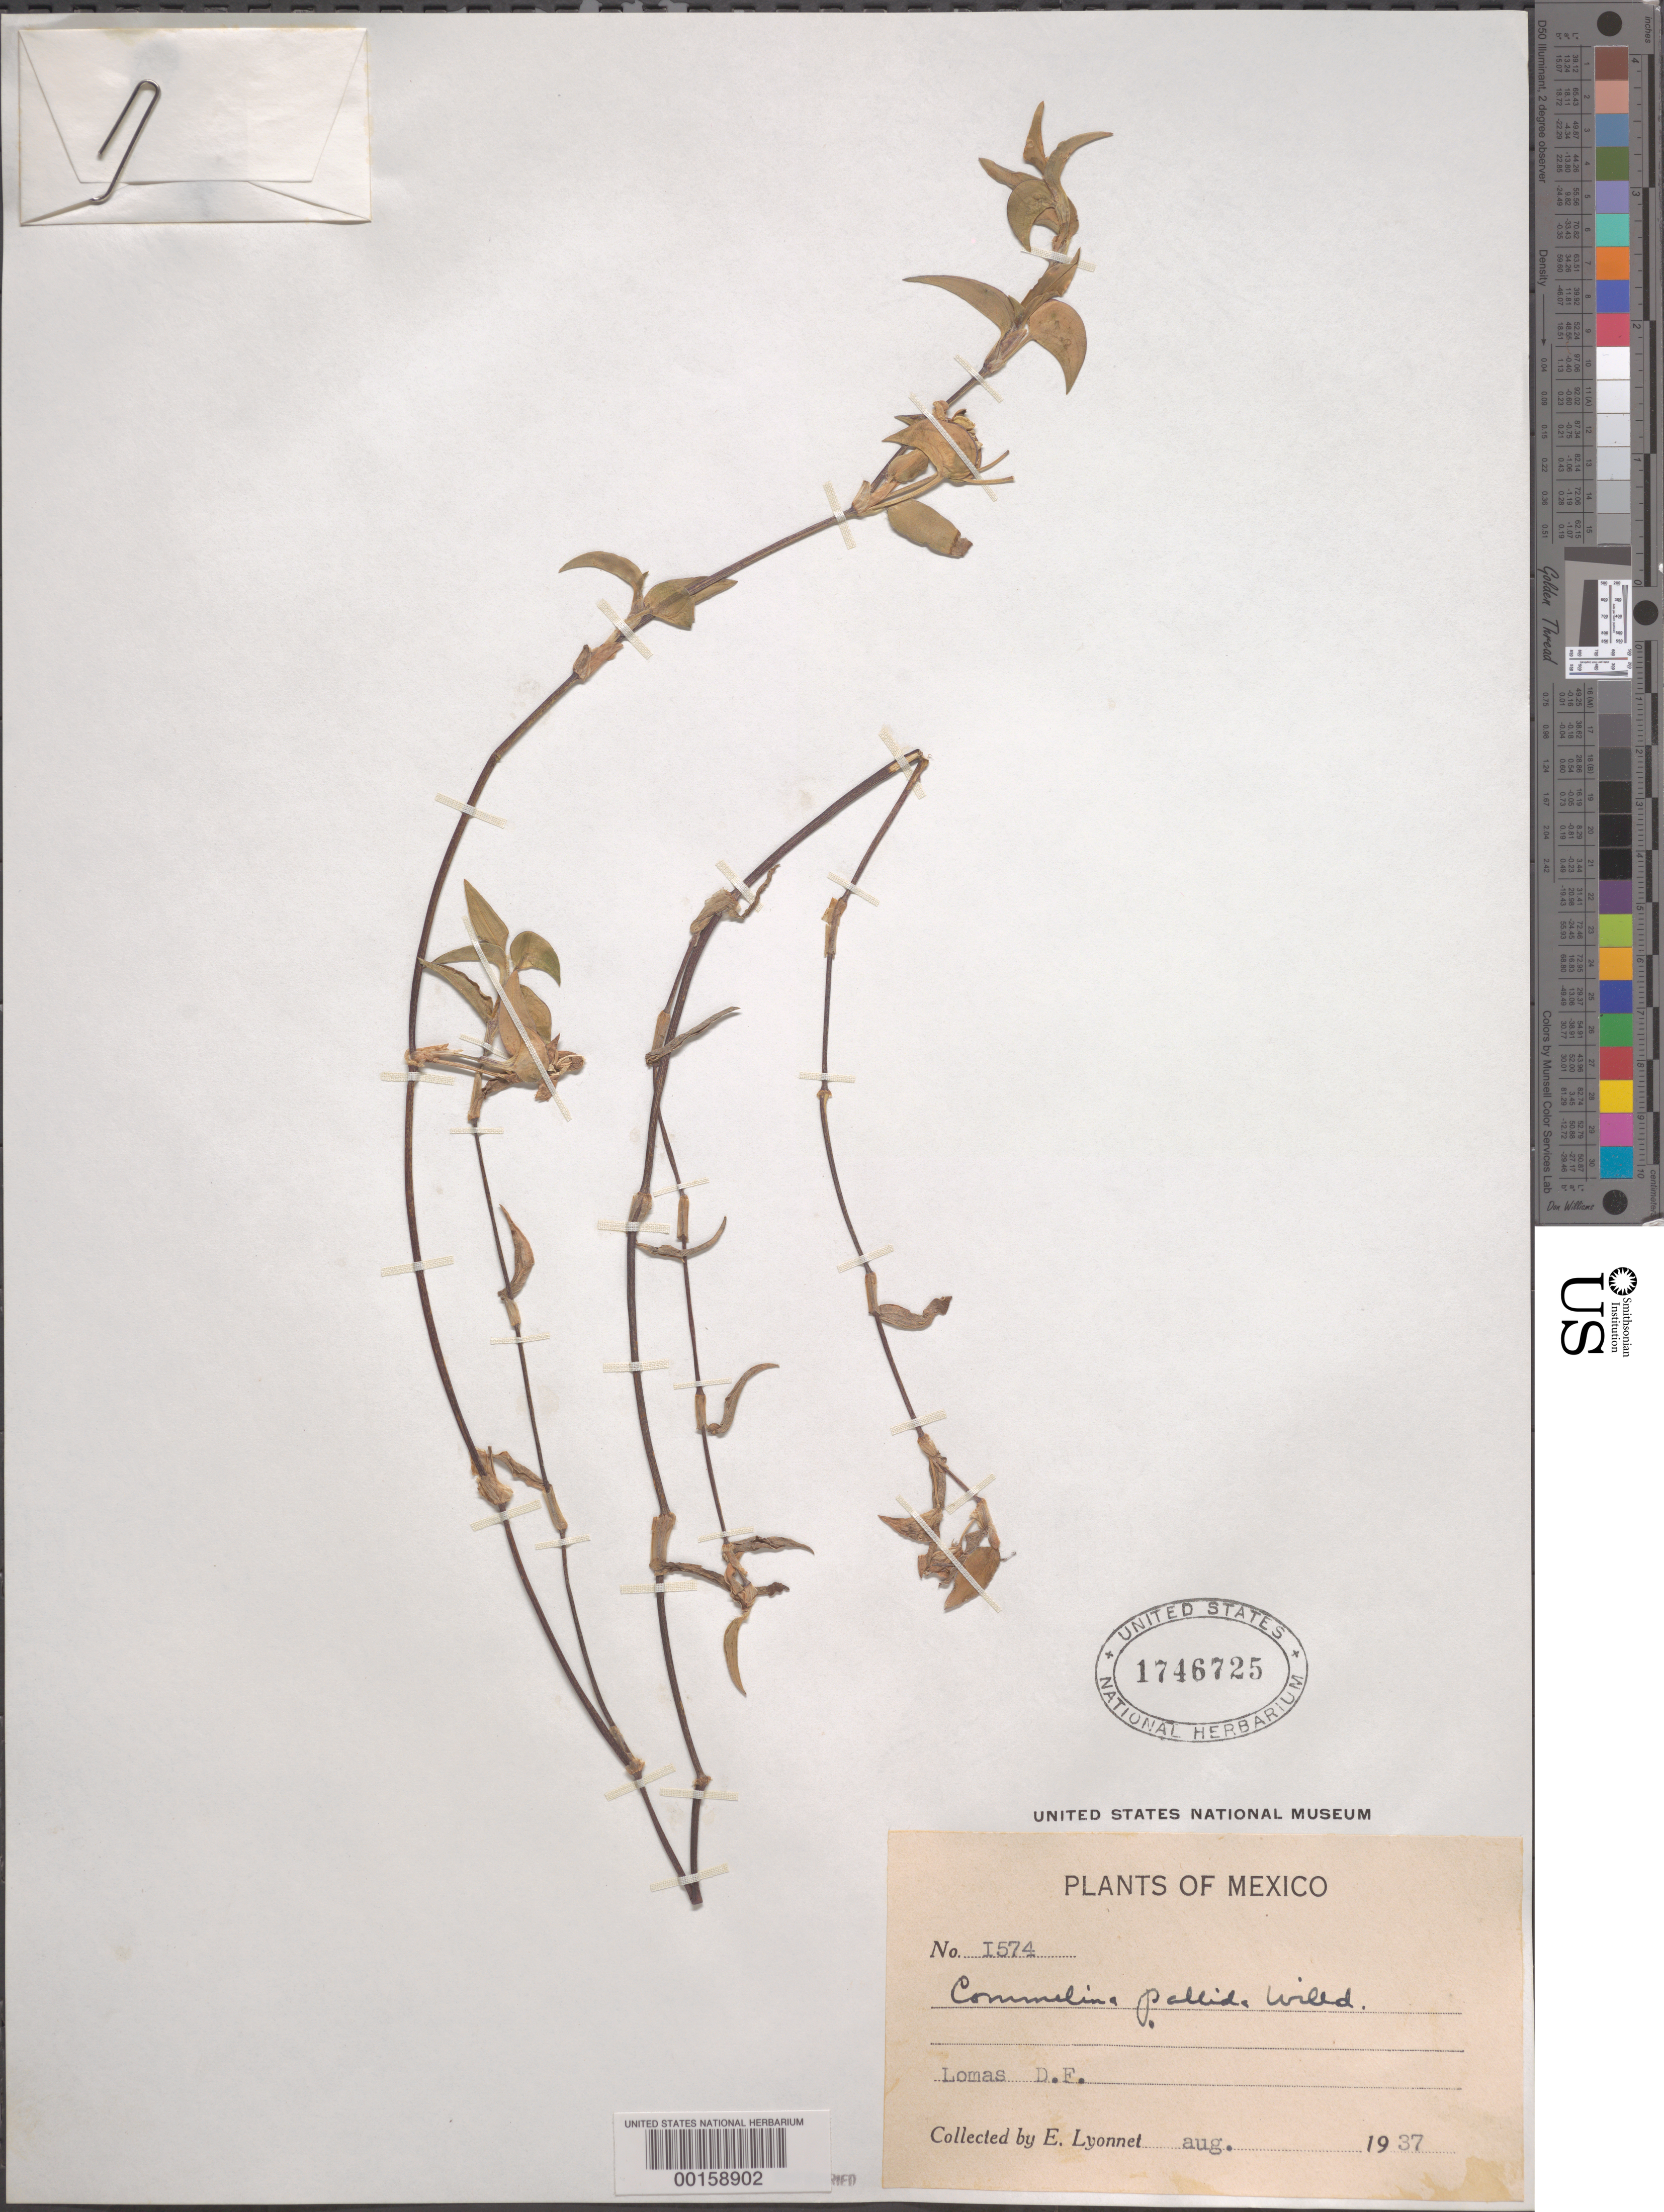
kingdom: Plantae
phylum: Tracheophyta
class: Liliopsida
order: Commelinales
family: Commelinaceae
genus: Commelina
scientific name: Commelina pallida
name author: Willd.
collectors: Bro. E. Lyonnet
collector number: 1574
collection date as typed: Aug 1937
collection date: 1937-08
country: Mexico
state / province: Distrito Federal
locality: Lomas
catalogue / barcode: US 1746725